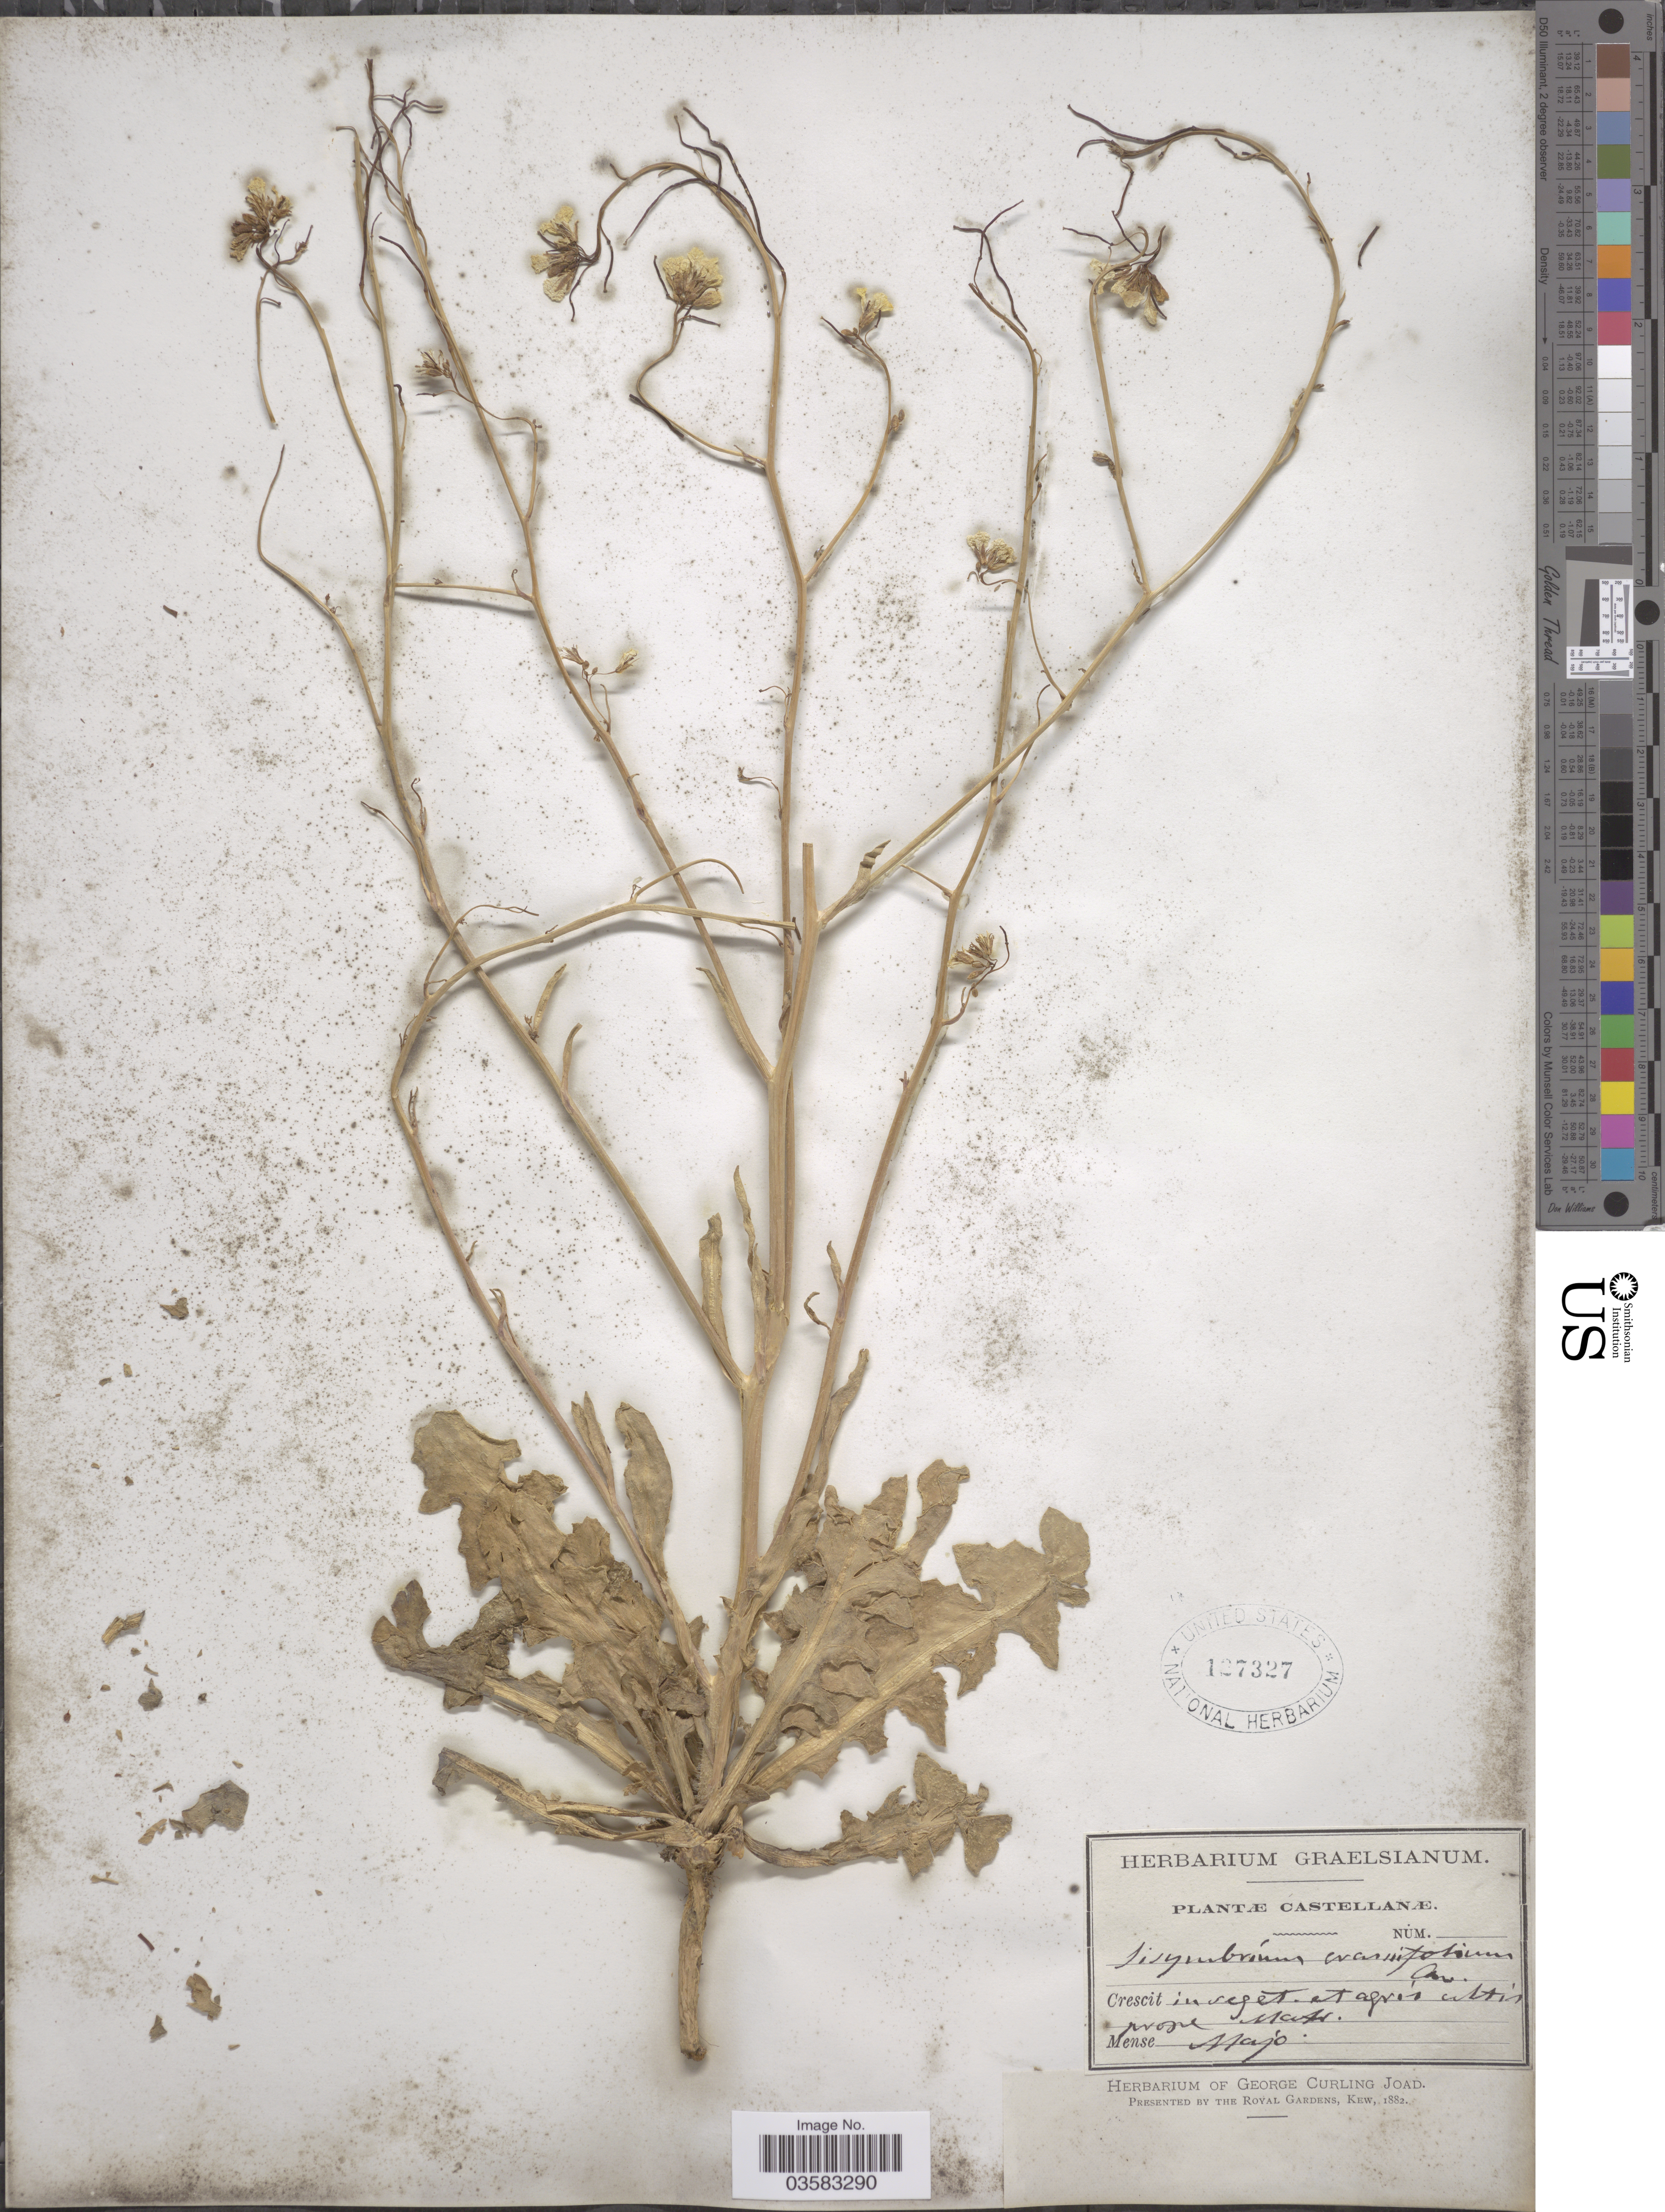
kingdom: Plantae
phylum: Tracheophyta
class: Magnoliopsida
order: Brassicales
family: Brassicaceae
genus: Sisymbrium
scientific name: Sisymbrium crassifolium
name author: Cav.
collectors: Herbarium Graelsianum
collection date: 1882-05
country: Spain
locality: Castellanœ. In seget etagris cultis prope Matr.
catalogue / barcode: US 127327